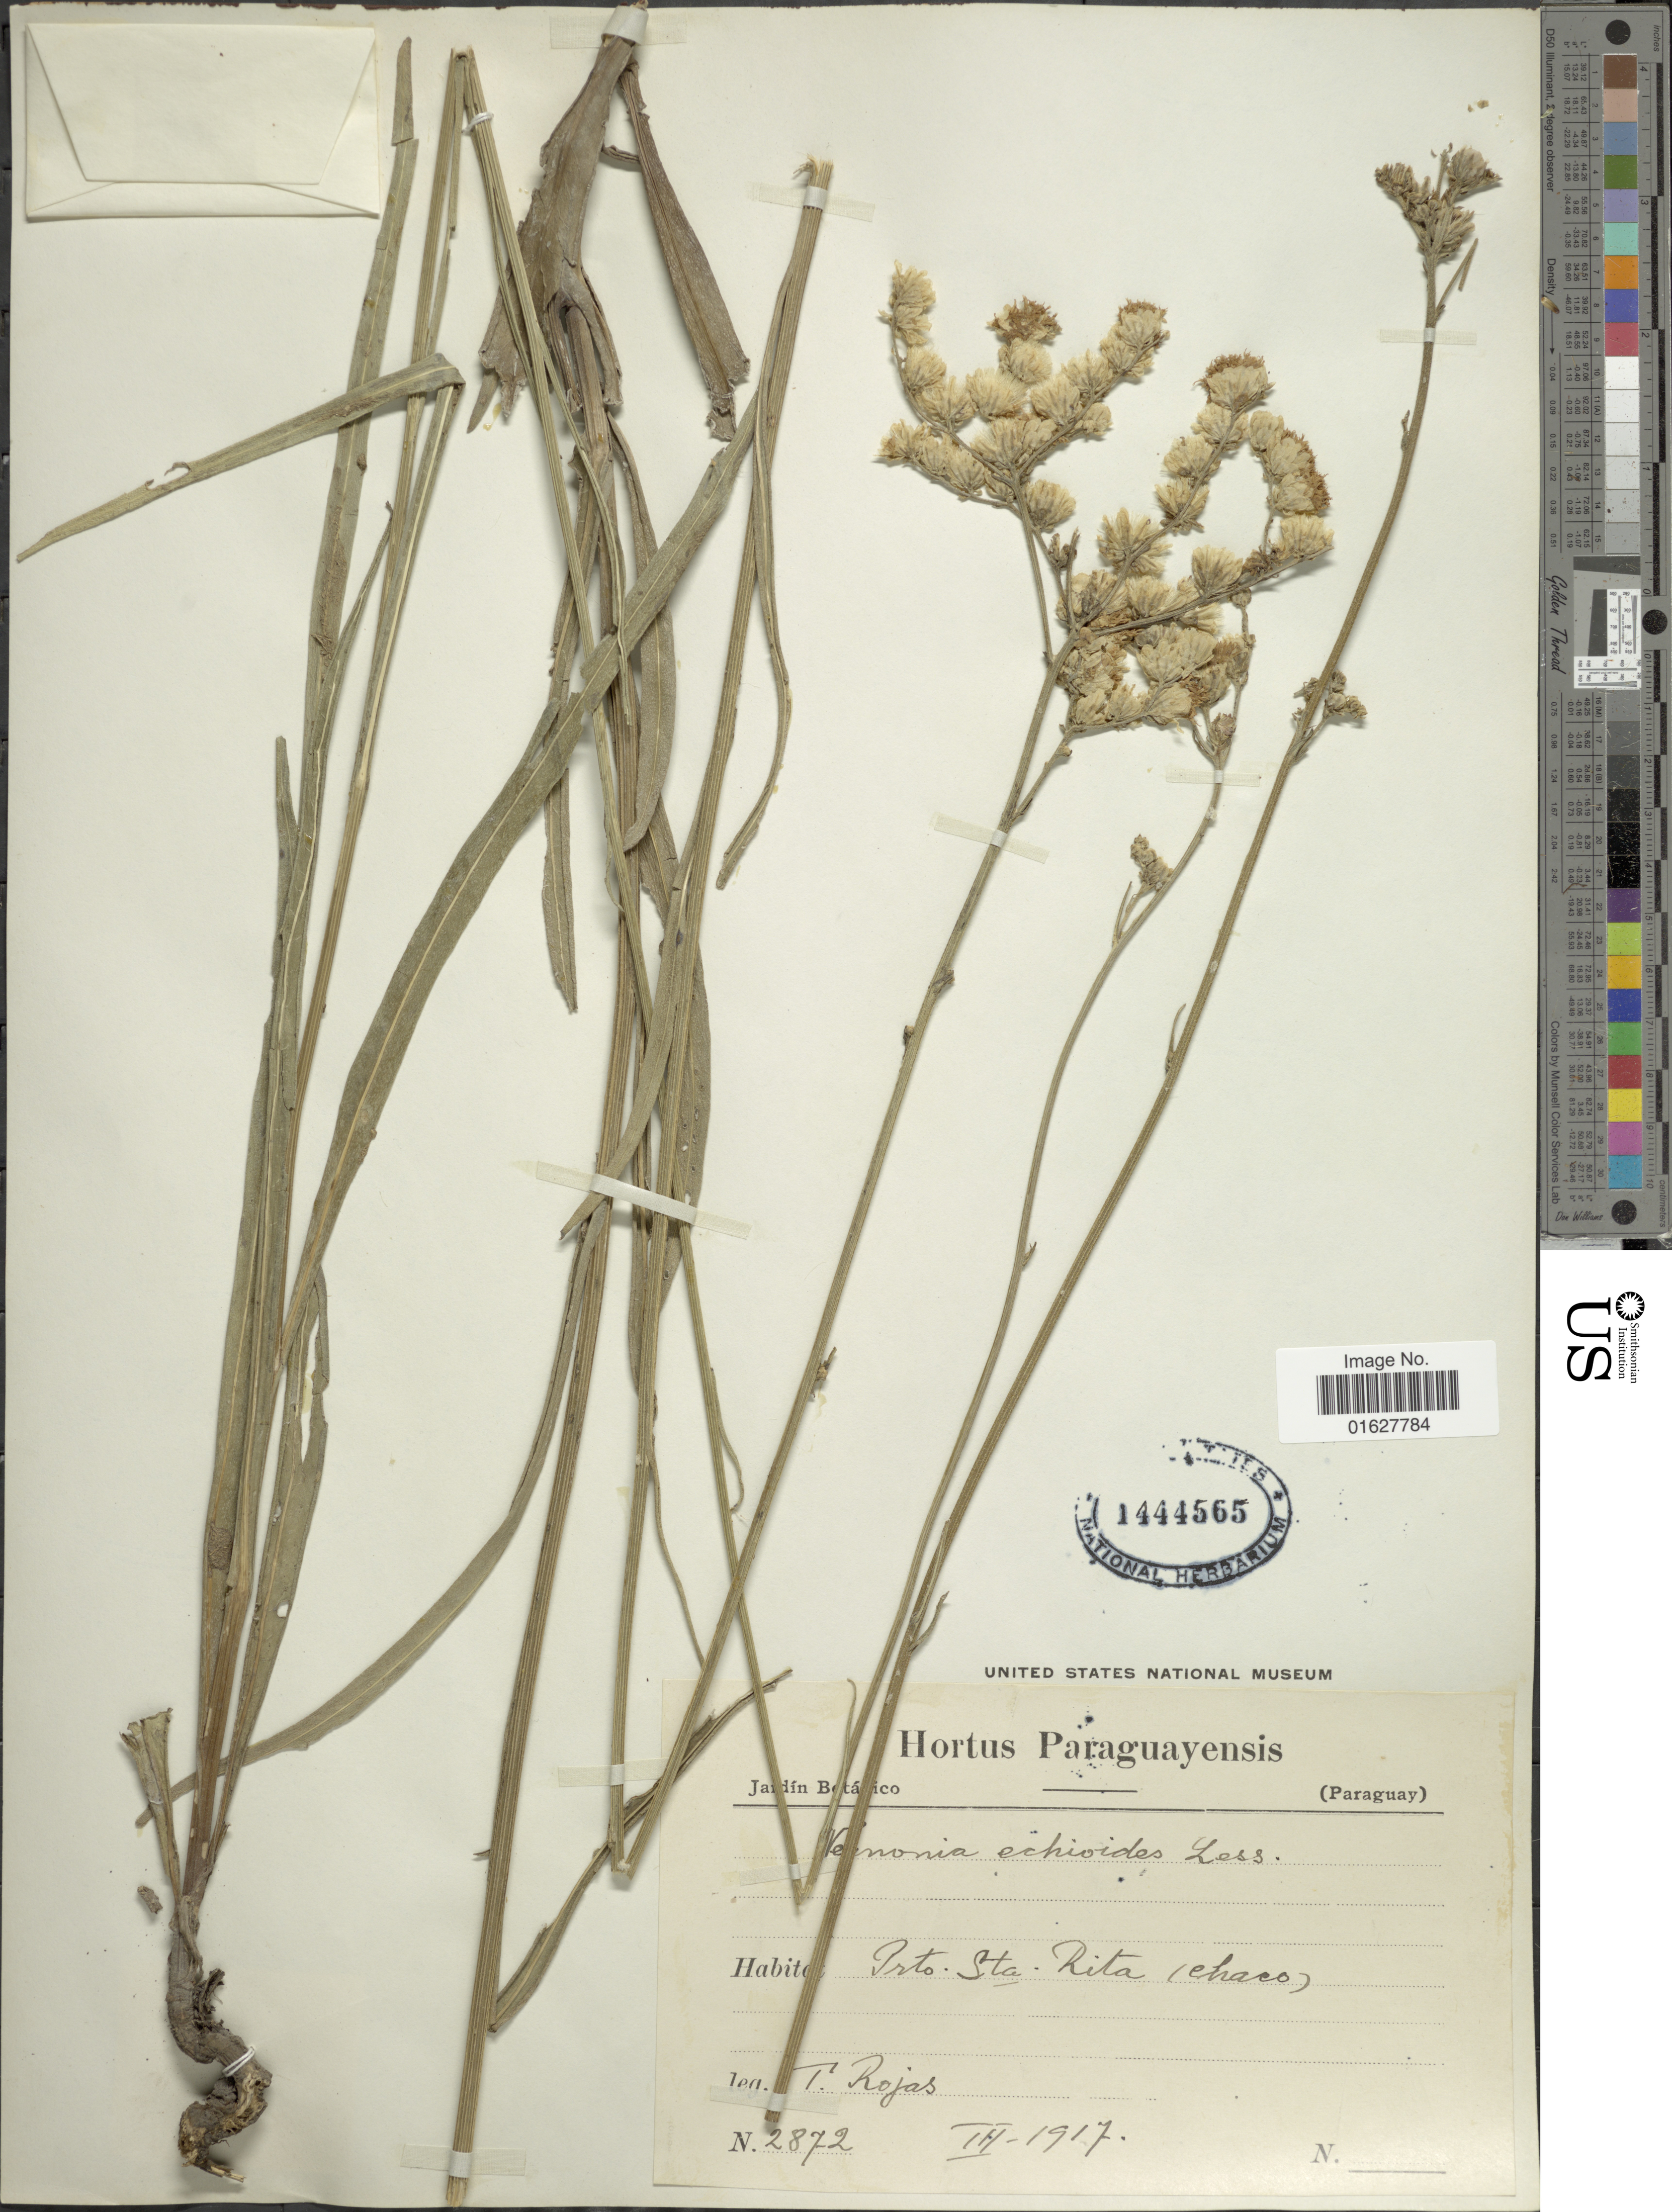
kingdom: Plantae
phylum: Tracheophyta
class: Magnoliopsida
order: Asterales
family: Asteraceae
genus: Vernonia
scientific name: Vernonia echioides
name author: Less.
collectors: T. Rojas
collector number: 2872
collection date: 1917-03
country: Paraguay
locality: (Paraguay) Prto. Sta. Rita (chaco).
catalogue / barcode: US 1444656